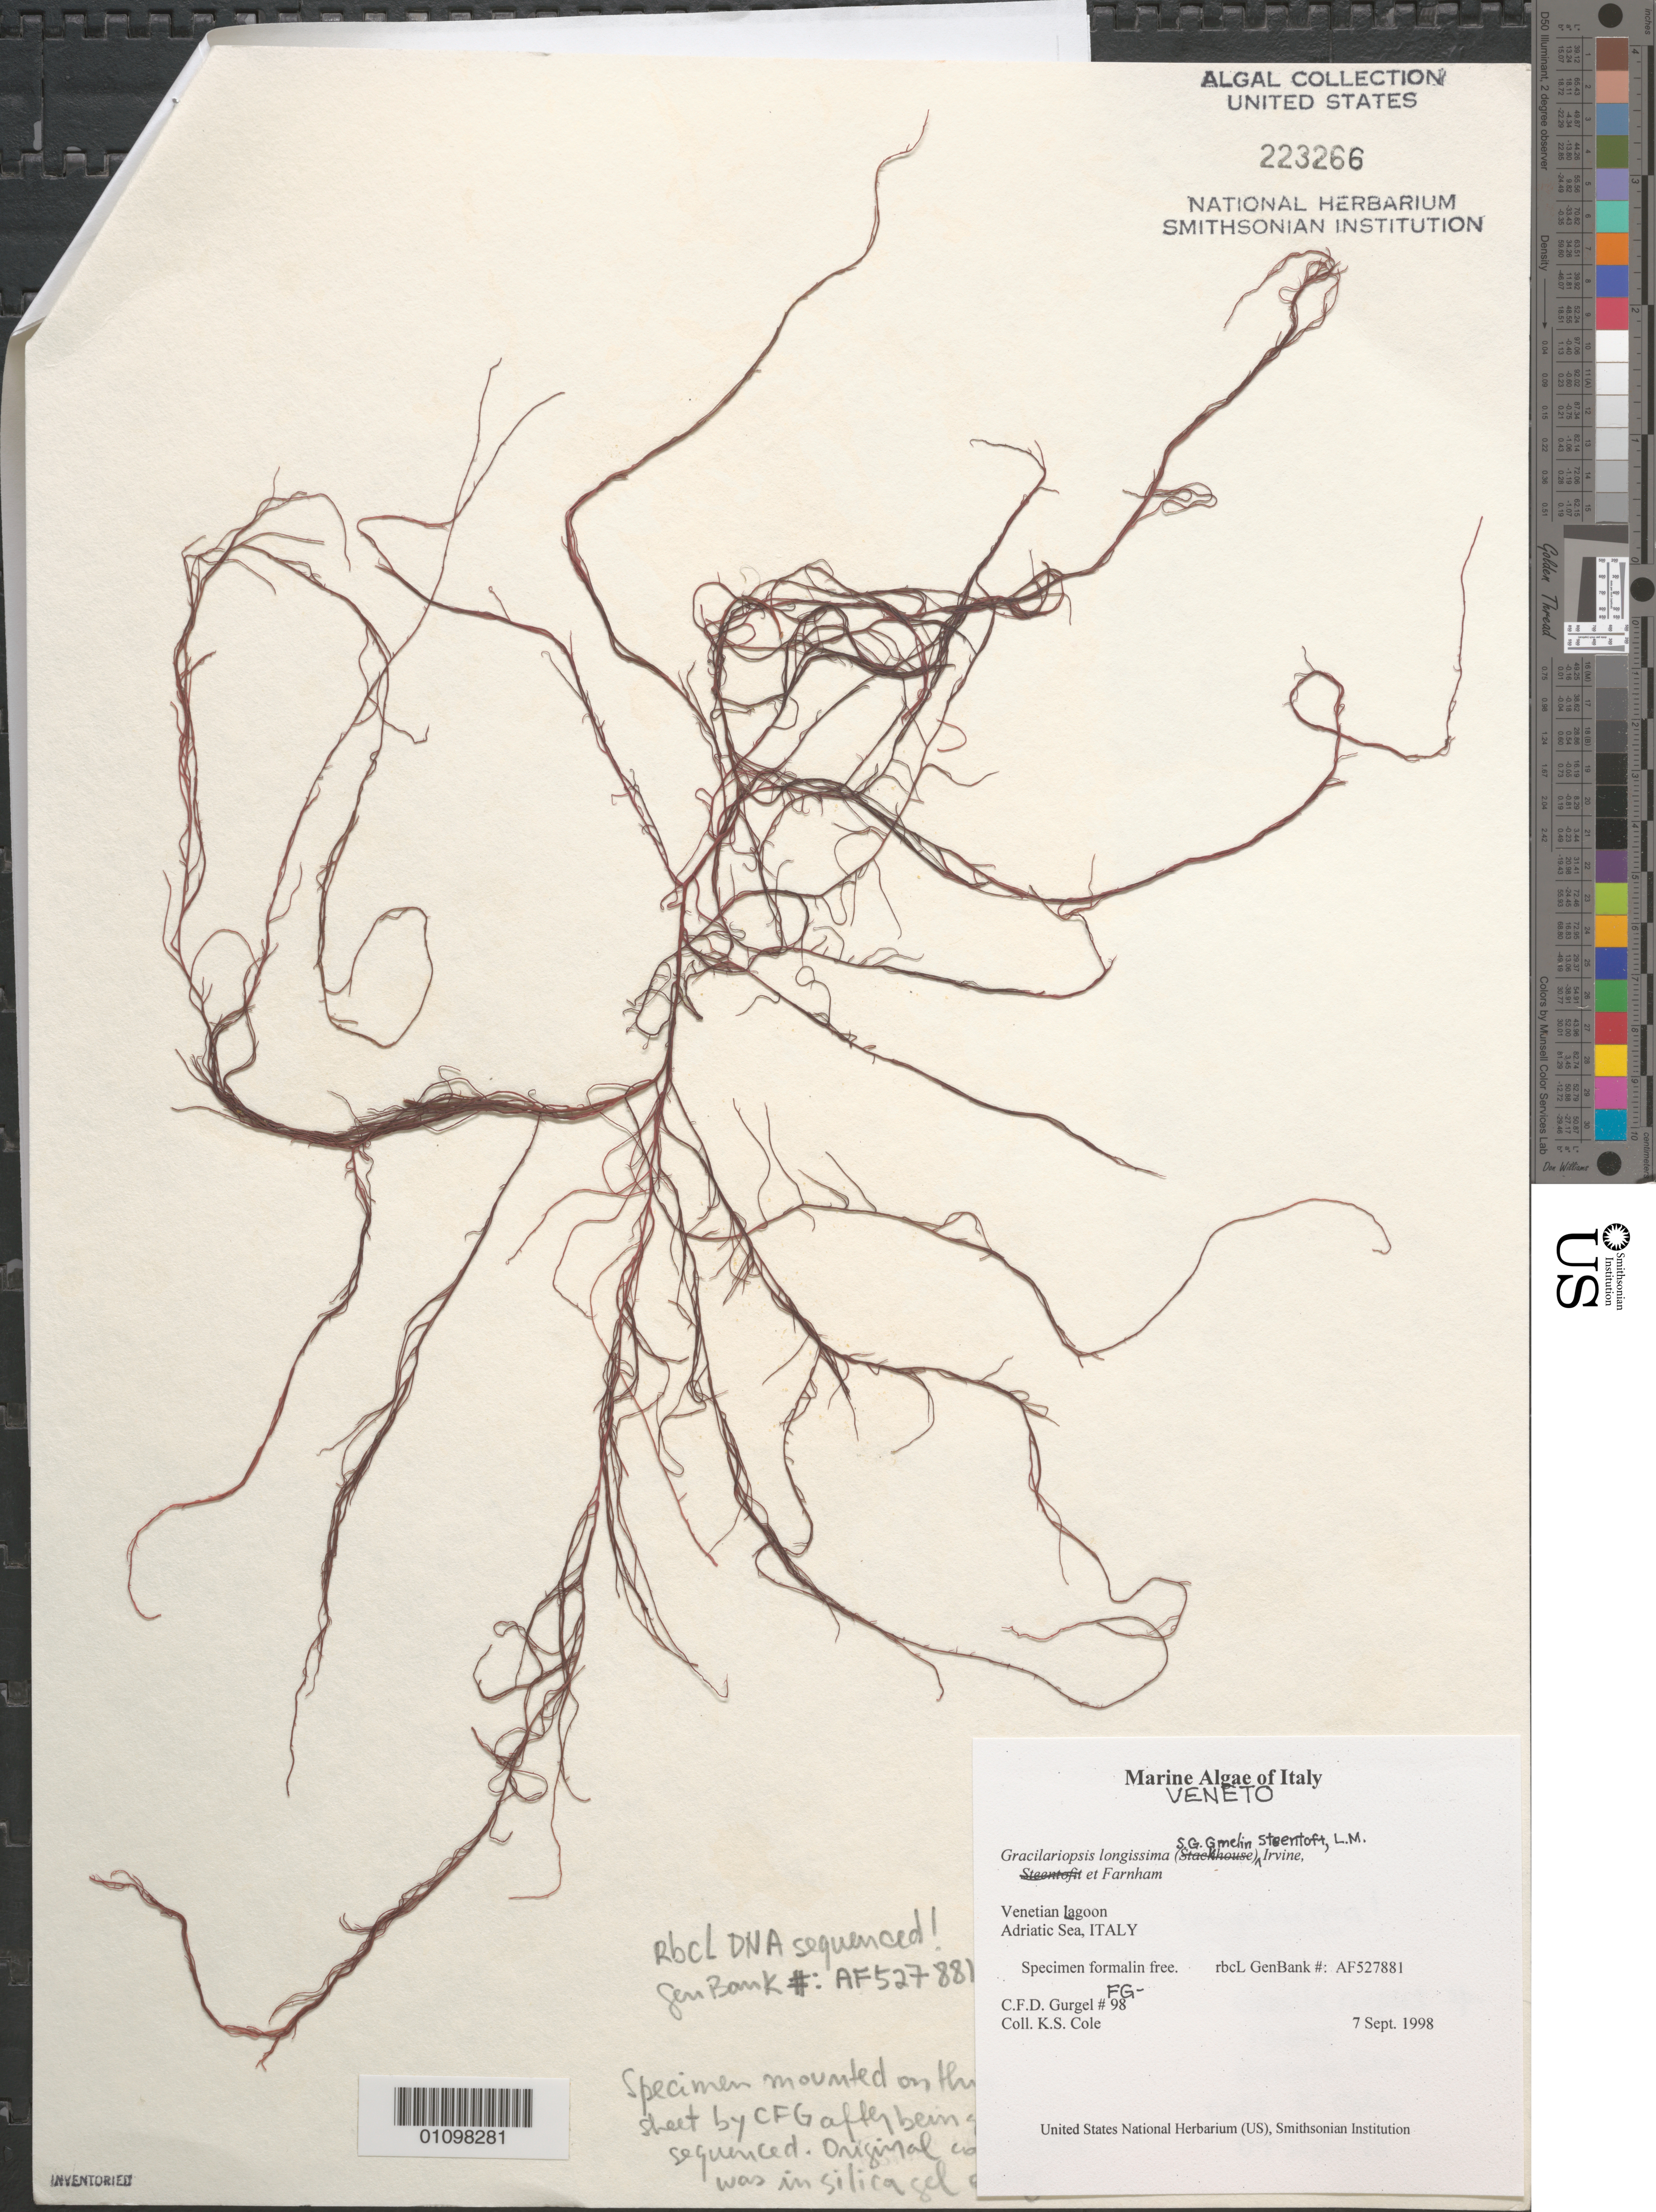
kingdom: Plantae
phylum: Rhodophyta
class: Florideophyceae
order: Gracilariales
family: Gracilariaceae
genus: Gracilariopsis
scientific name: Gracilariopsis longissima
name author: (S.G. Gmel.) Steentoft et al.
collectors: K. Cole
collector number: FG-98 & rbcL GenBank AF527881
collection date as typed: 07 Sep 1998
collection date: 1998-09-07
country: Italy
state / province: Veneto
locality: Adriatic Sea, Venetian Lagoon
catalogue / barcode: US 223266